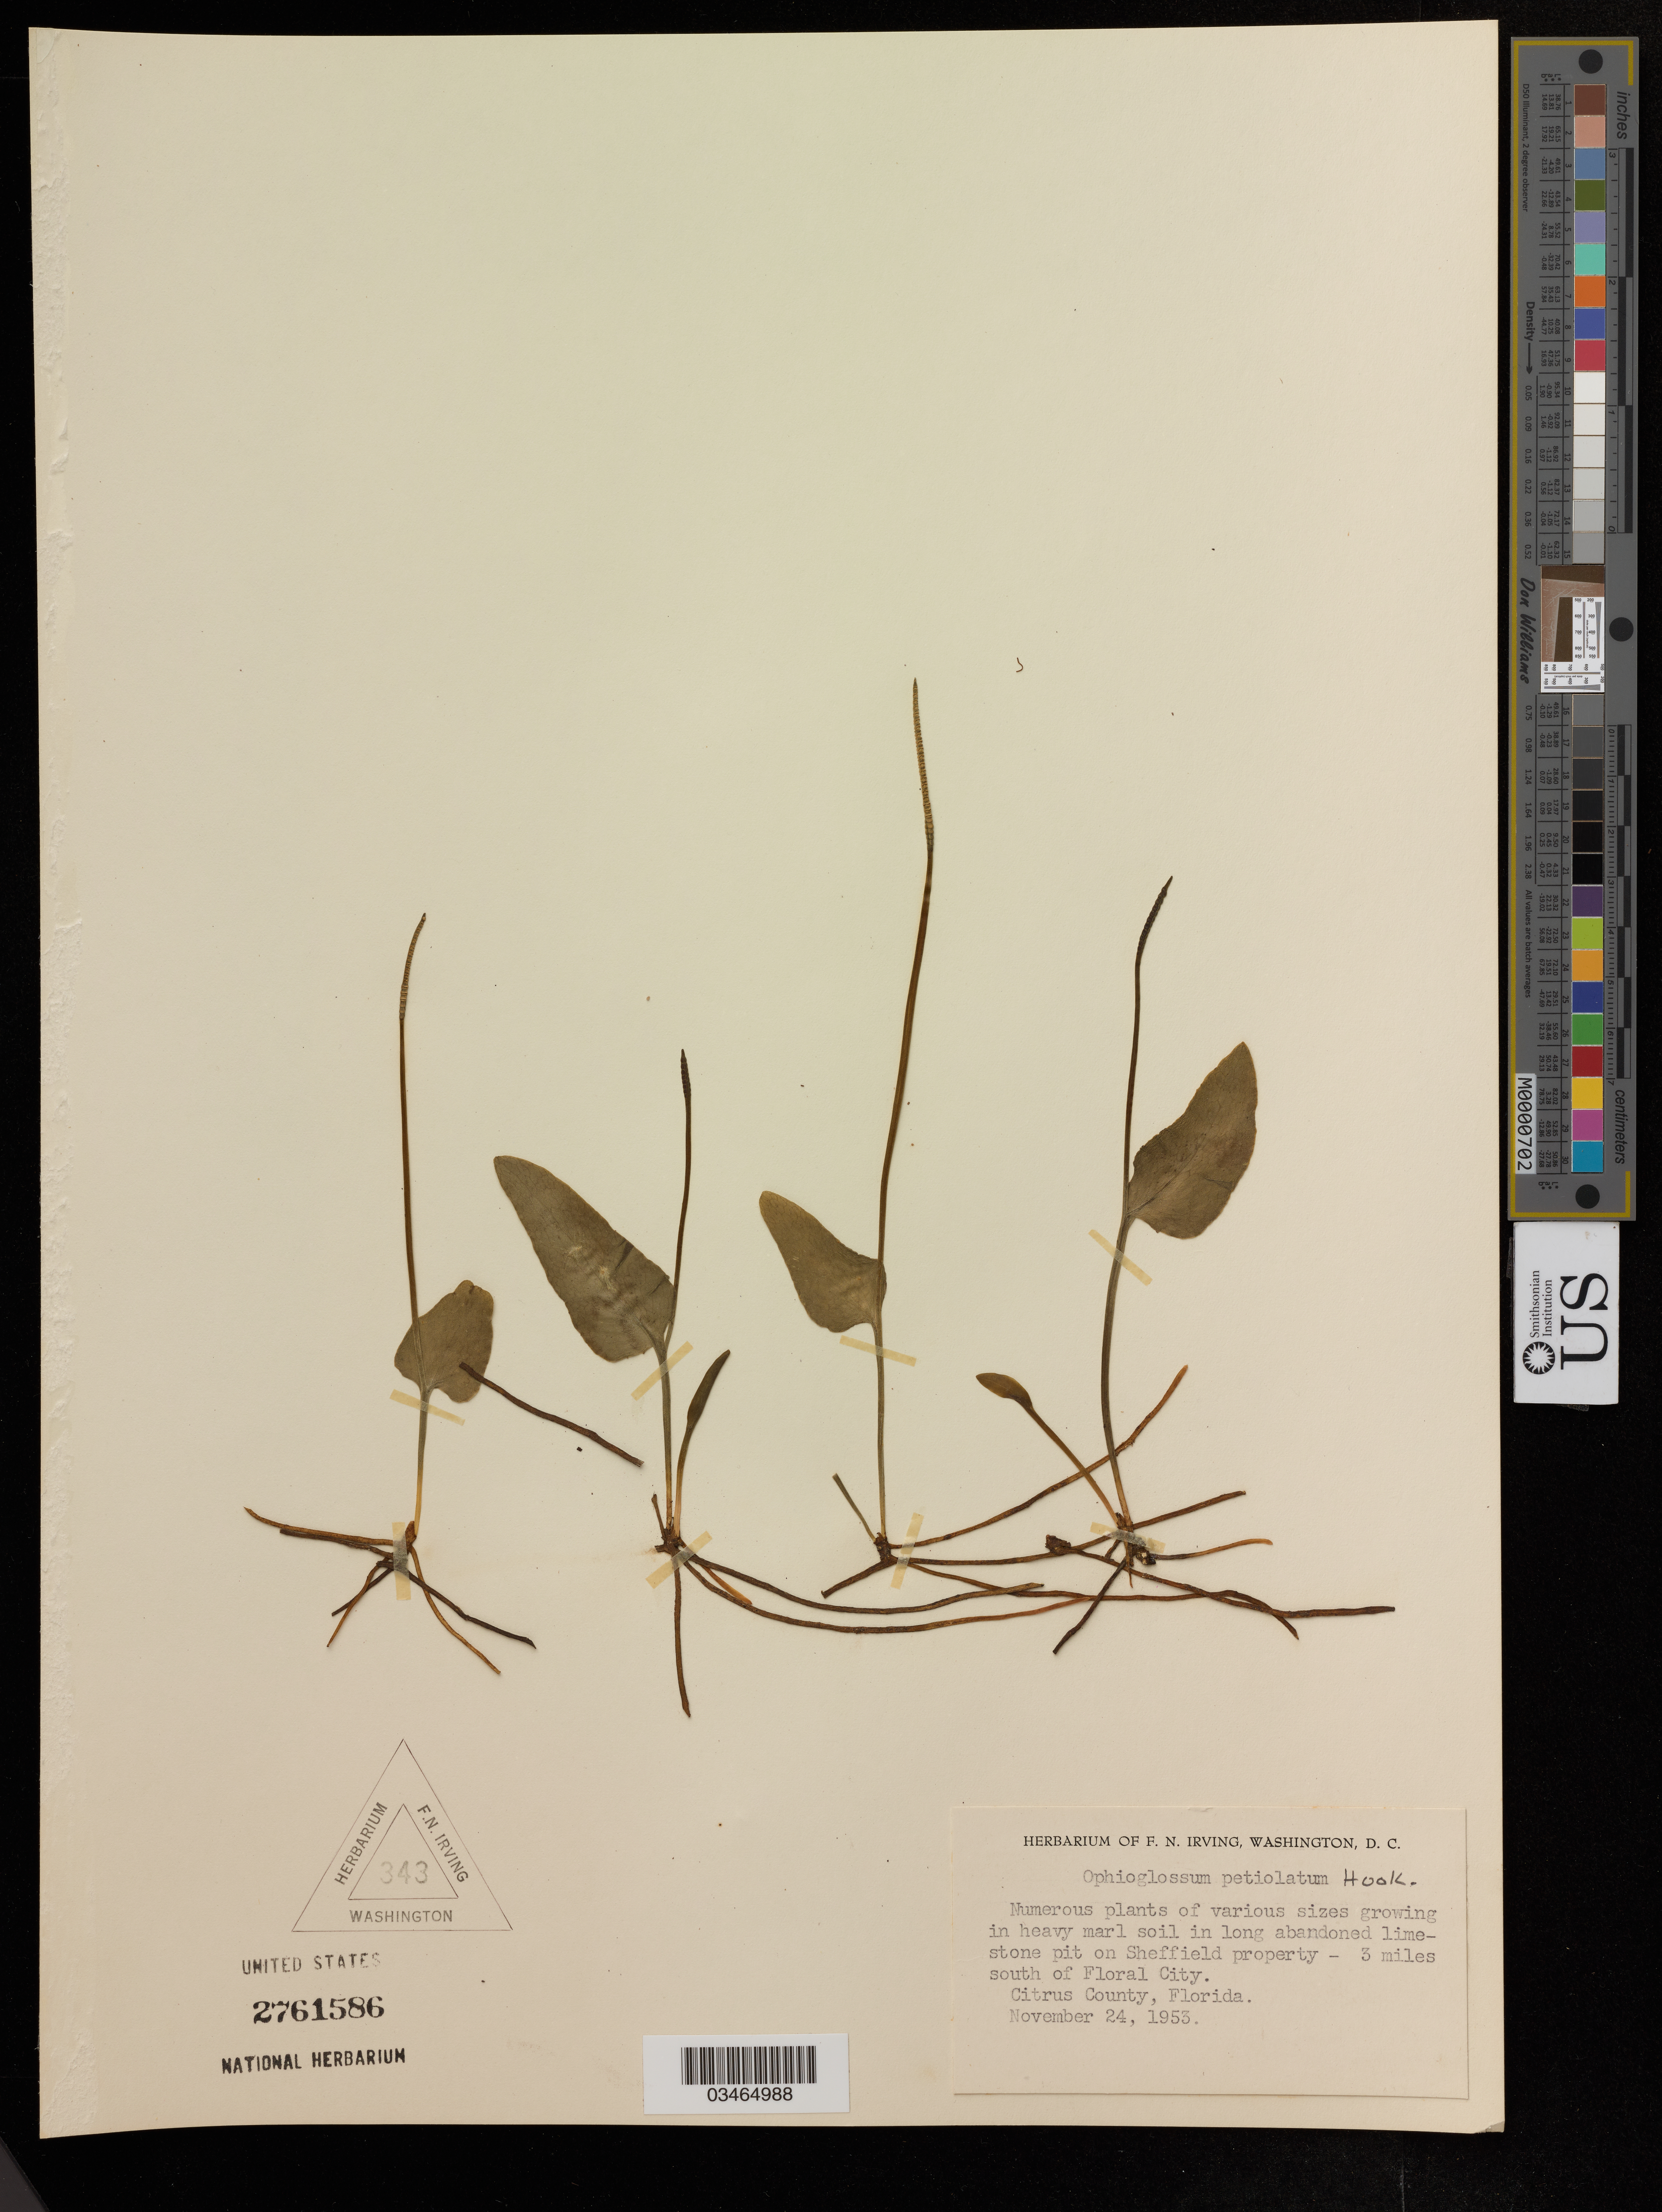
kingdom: Plantae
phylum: Tracheophyta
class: Polypodiopsida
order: Ophioglossales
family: Ophioglossaceae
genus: Ophioglossum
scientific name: Ophioglossum petiolatum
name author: Hook.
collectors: F. Irving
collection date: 1953-11-24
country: United States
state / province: Florida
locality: Sheffield property - 3 miles south of Floral City.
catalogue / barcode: US 2761586